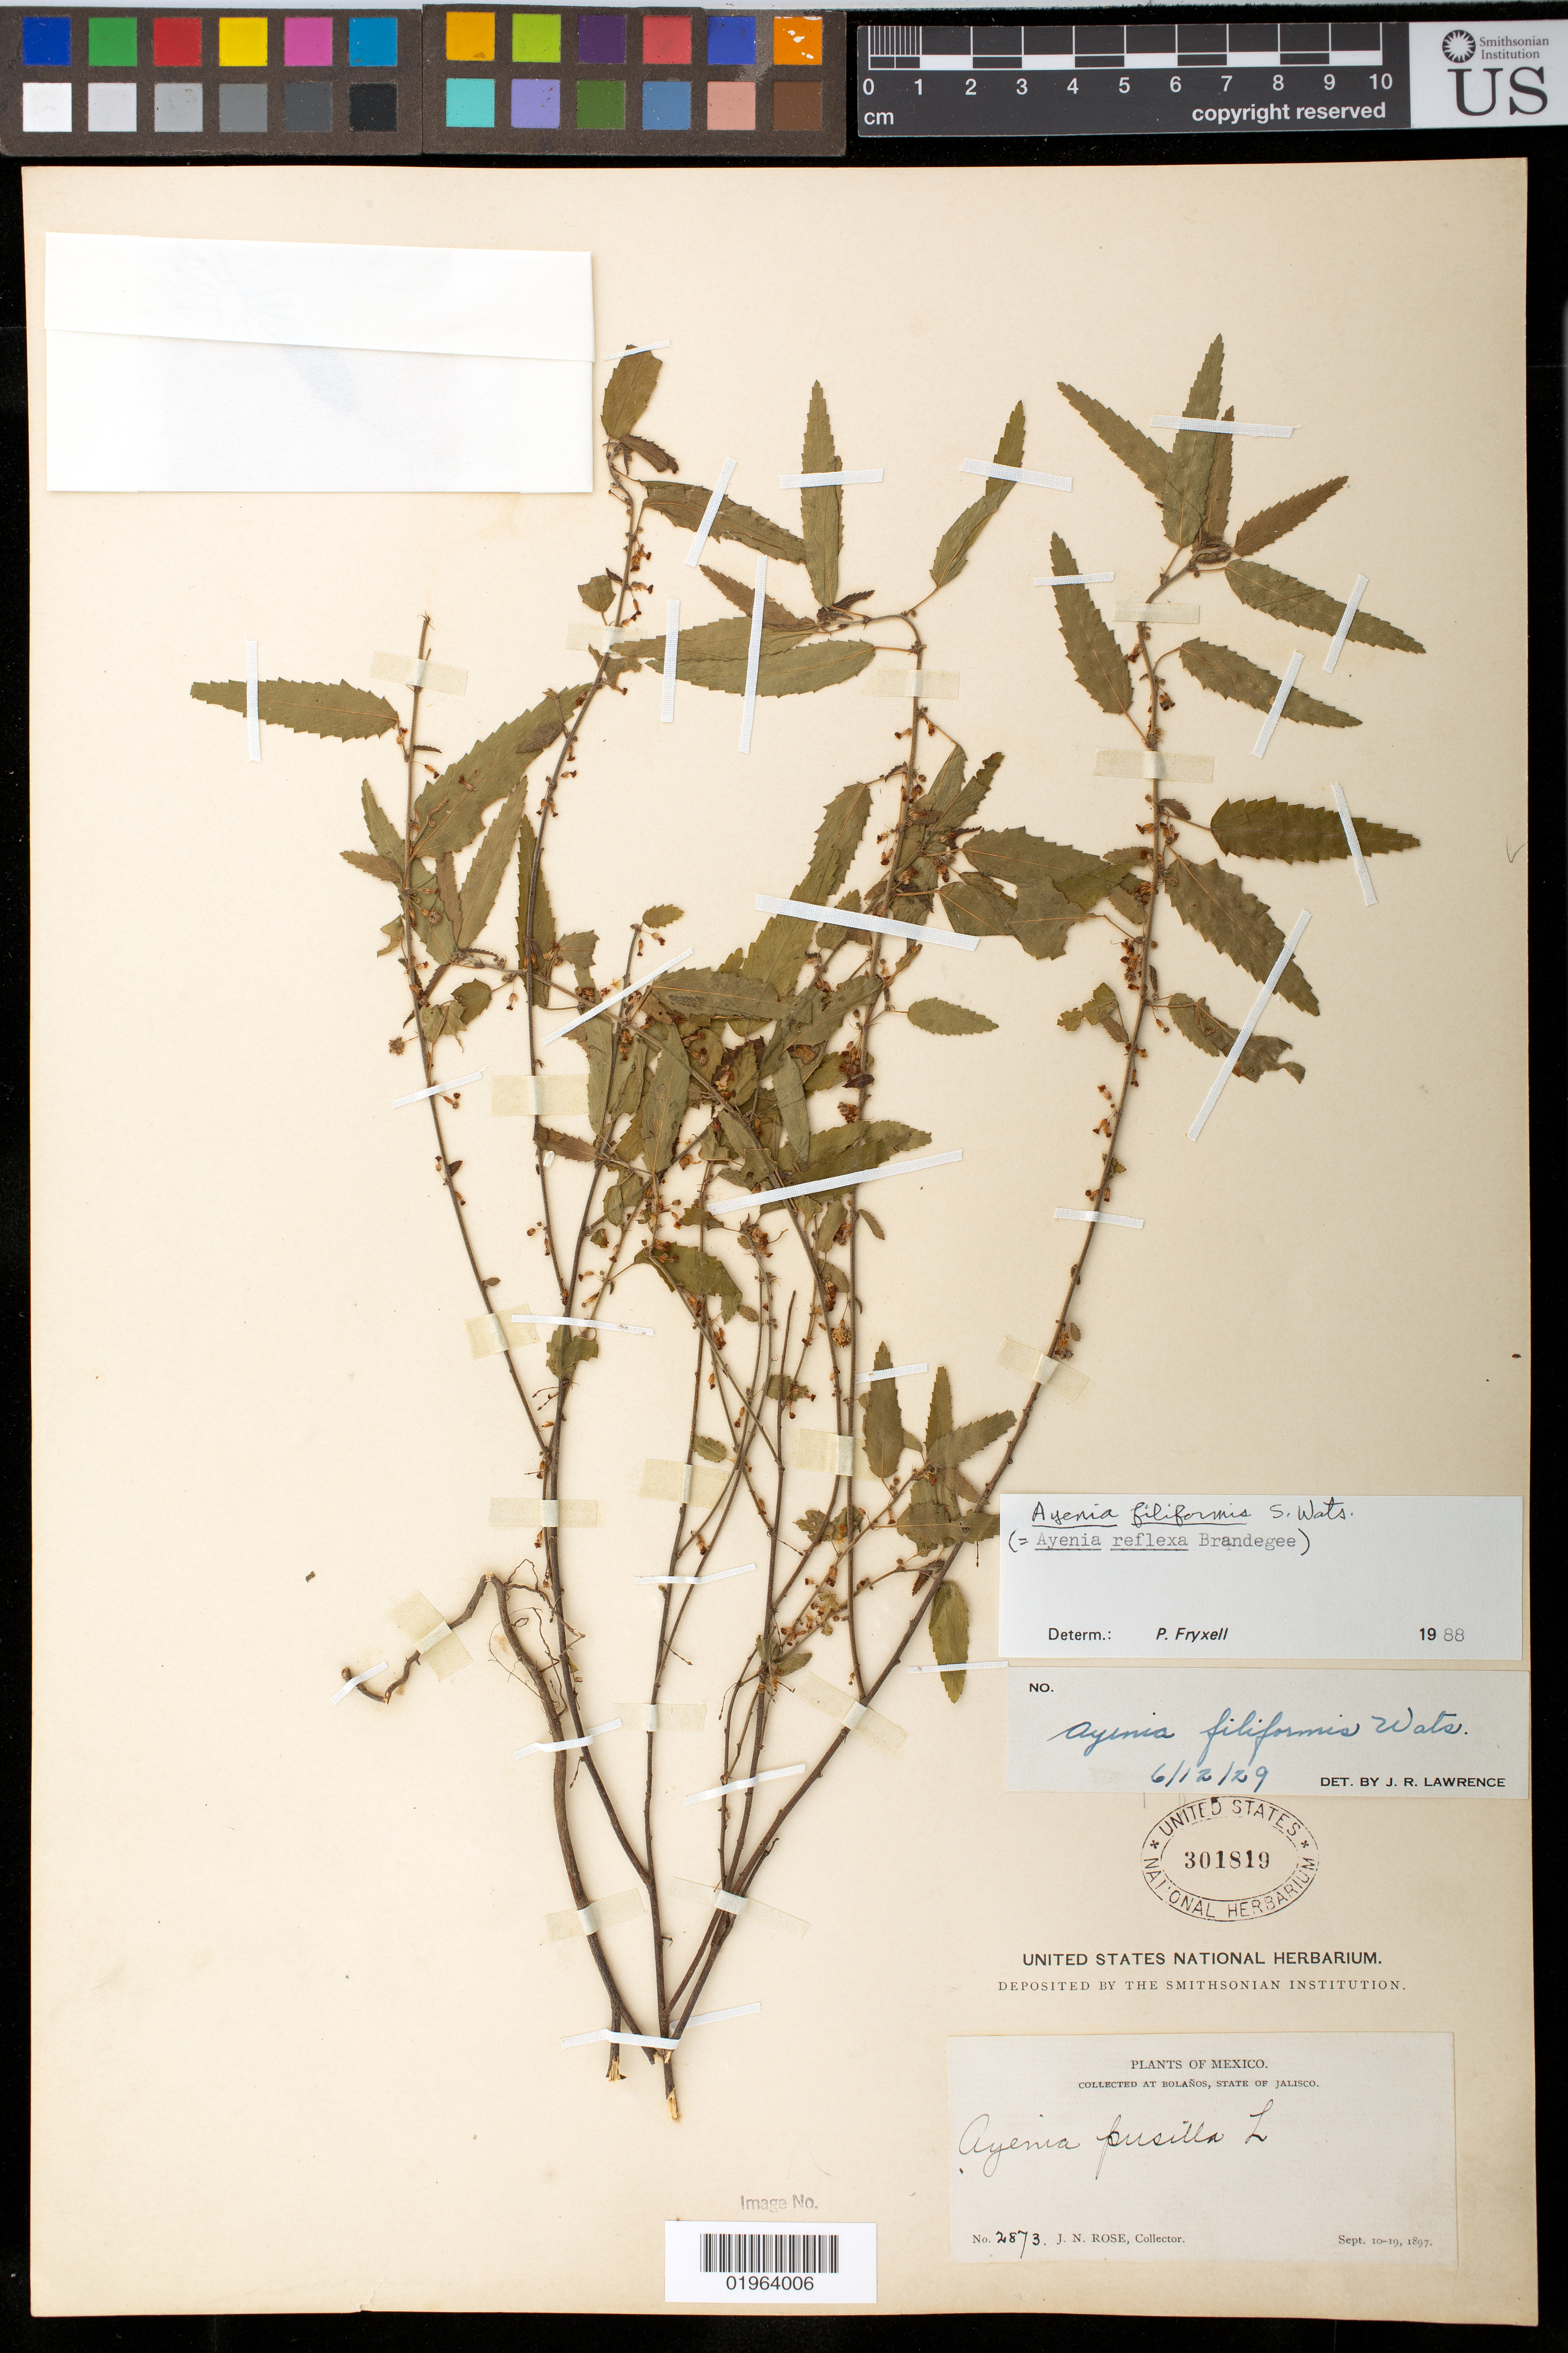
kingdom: Plantae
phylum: Tracheophyta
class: Magnoliopsida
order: Malvales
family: Malvaceae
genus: Ayenia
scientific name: Ayenia filiformis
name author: S. Watson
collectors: J. N. Rose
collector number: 2873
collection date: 1897-09-10/1897-09-19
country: Mexico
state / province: Jalisco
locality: Bolaños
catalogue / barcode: US 301819